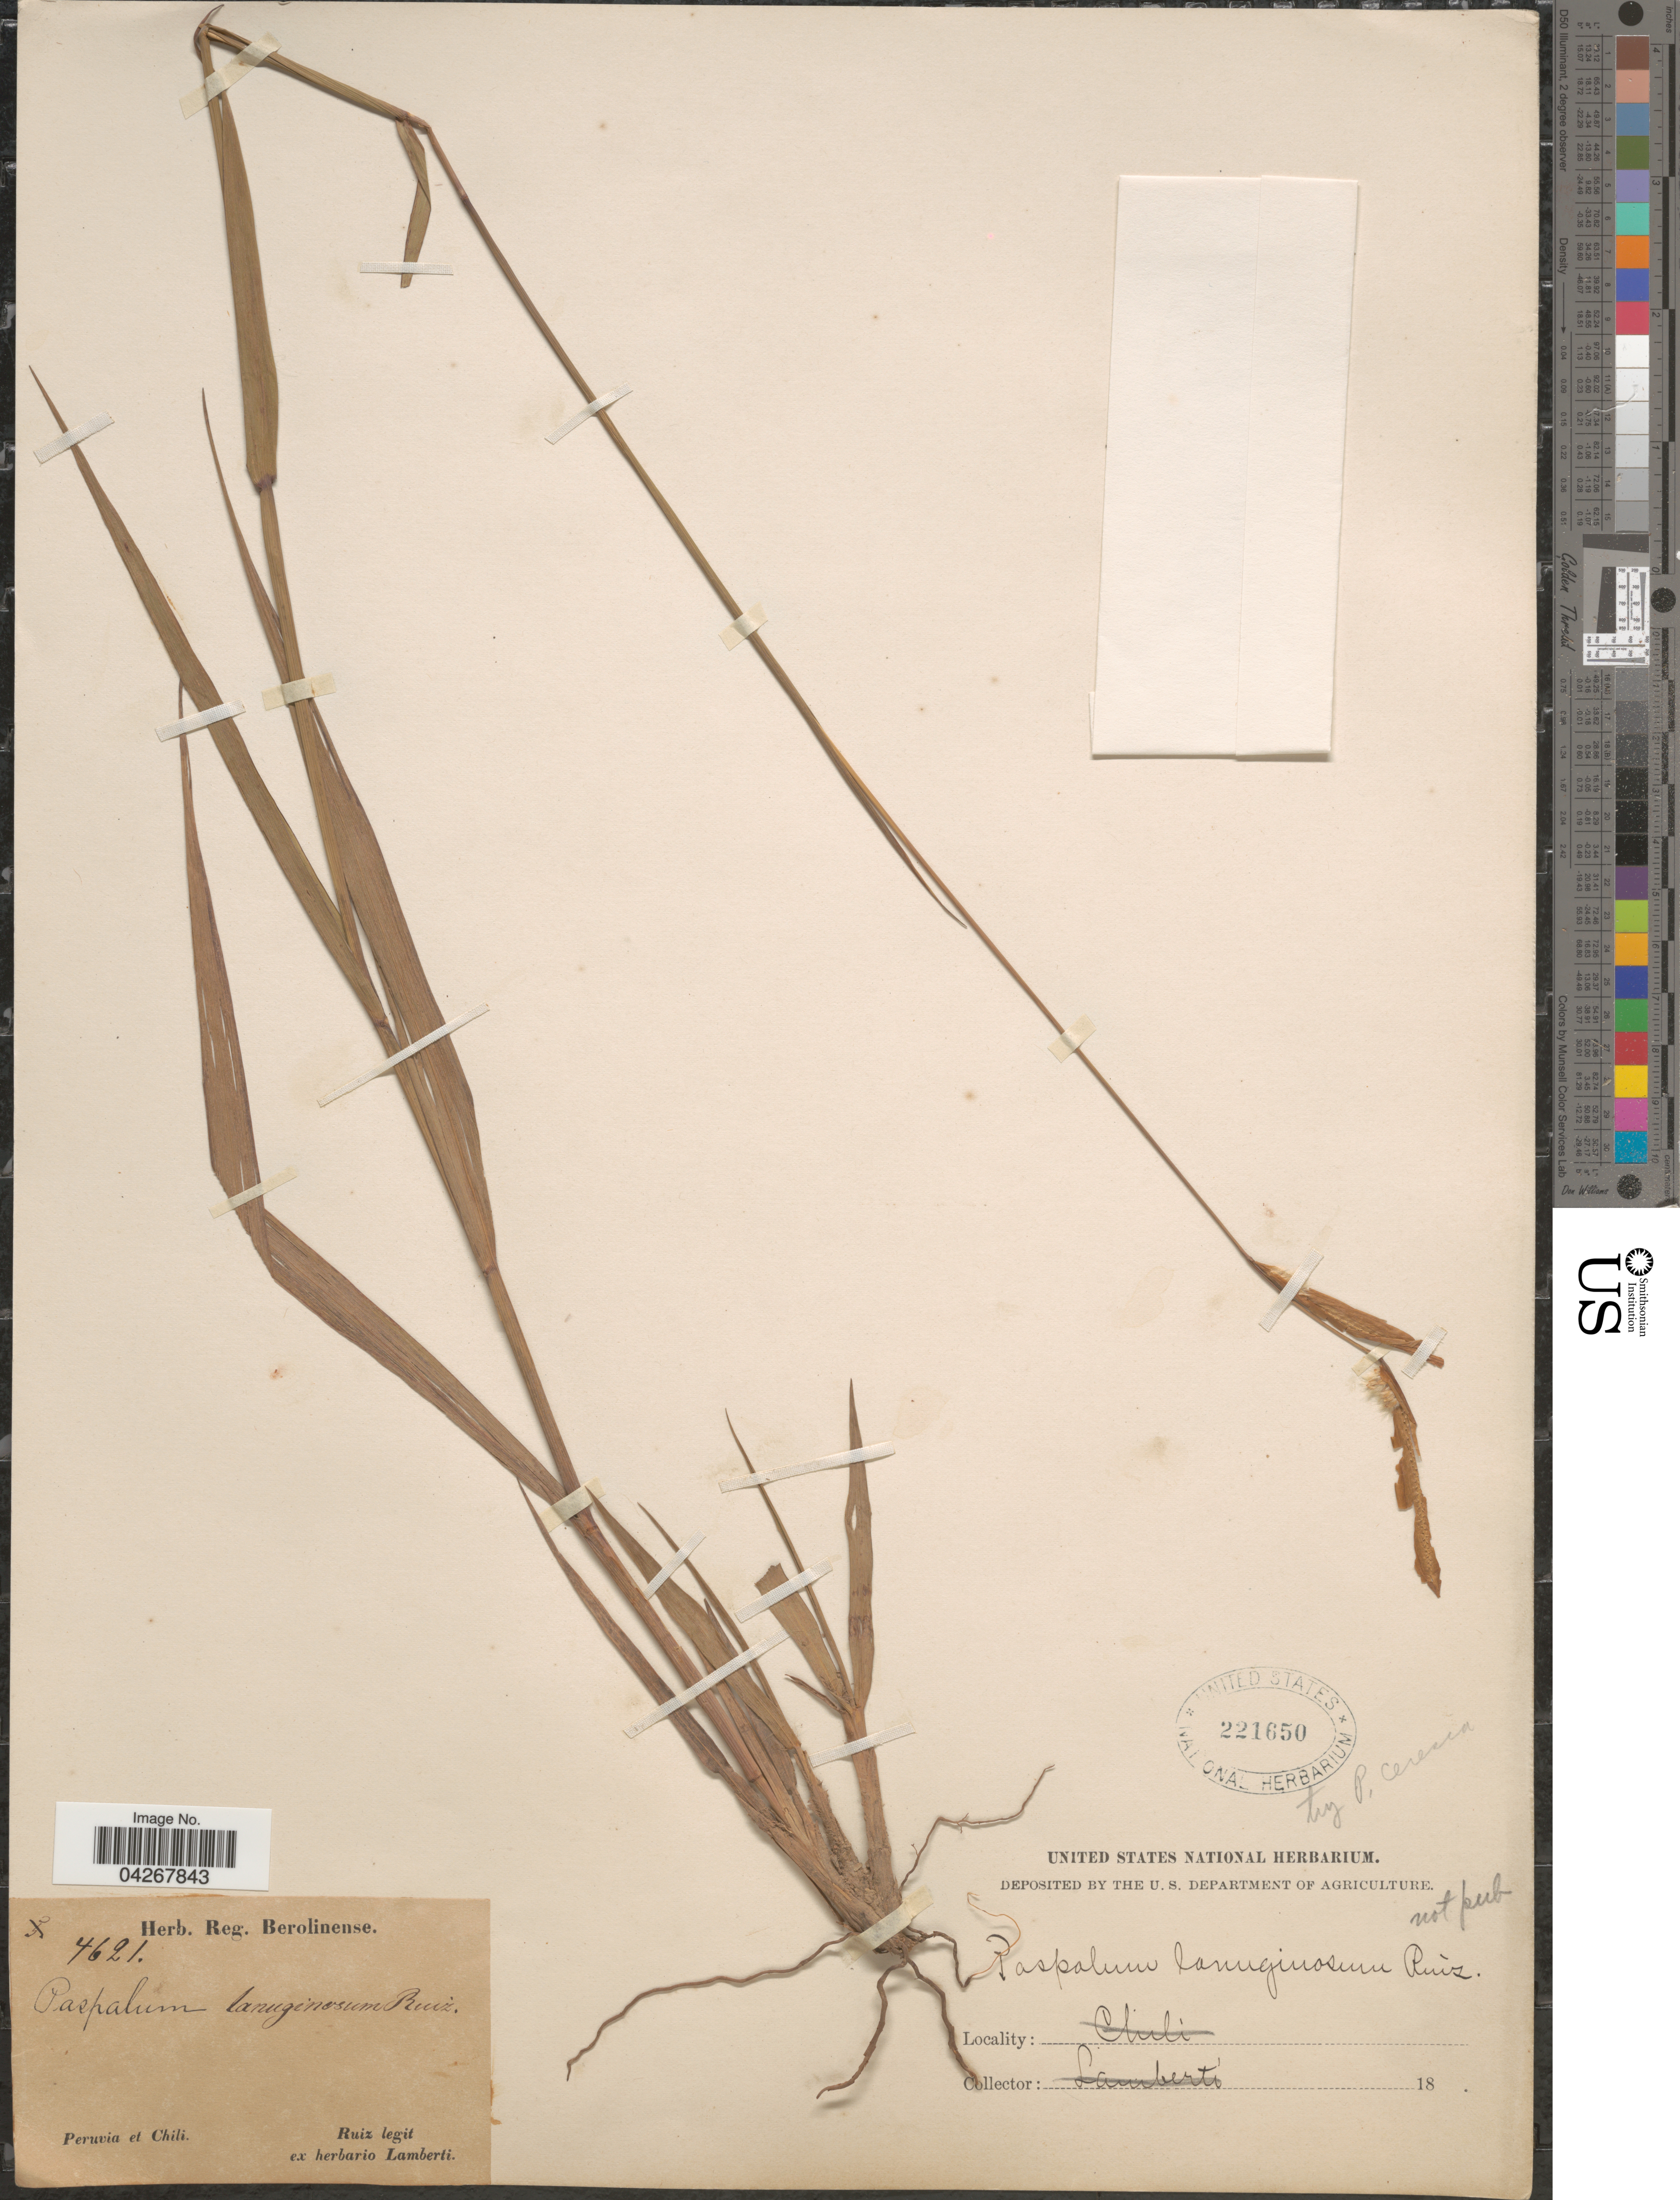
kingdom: Plantae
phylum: Tracheophyta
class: Liliopsida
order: Poales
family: Poaceae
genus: Paspalum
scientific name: Paspalum ceresia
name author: (Kuntze) Chase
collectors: Ruiz, --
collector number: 4621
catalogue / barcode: US 221650